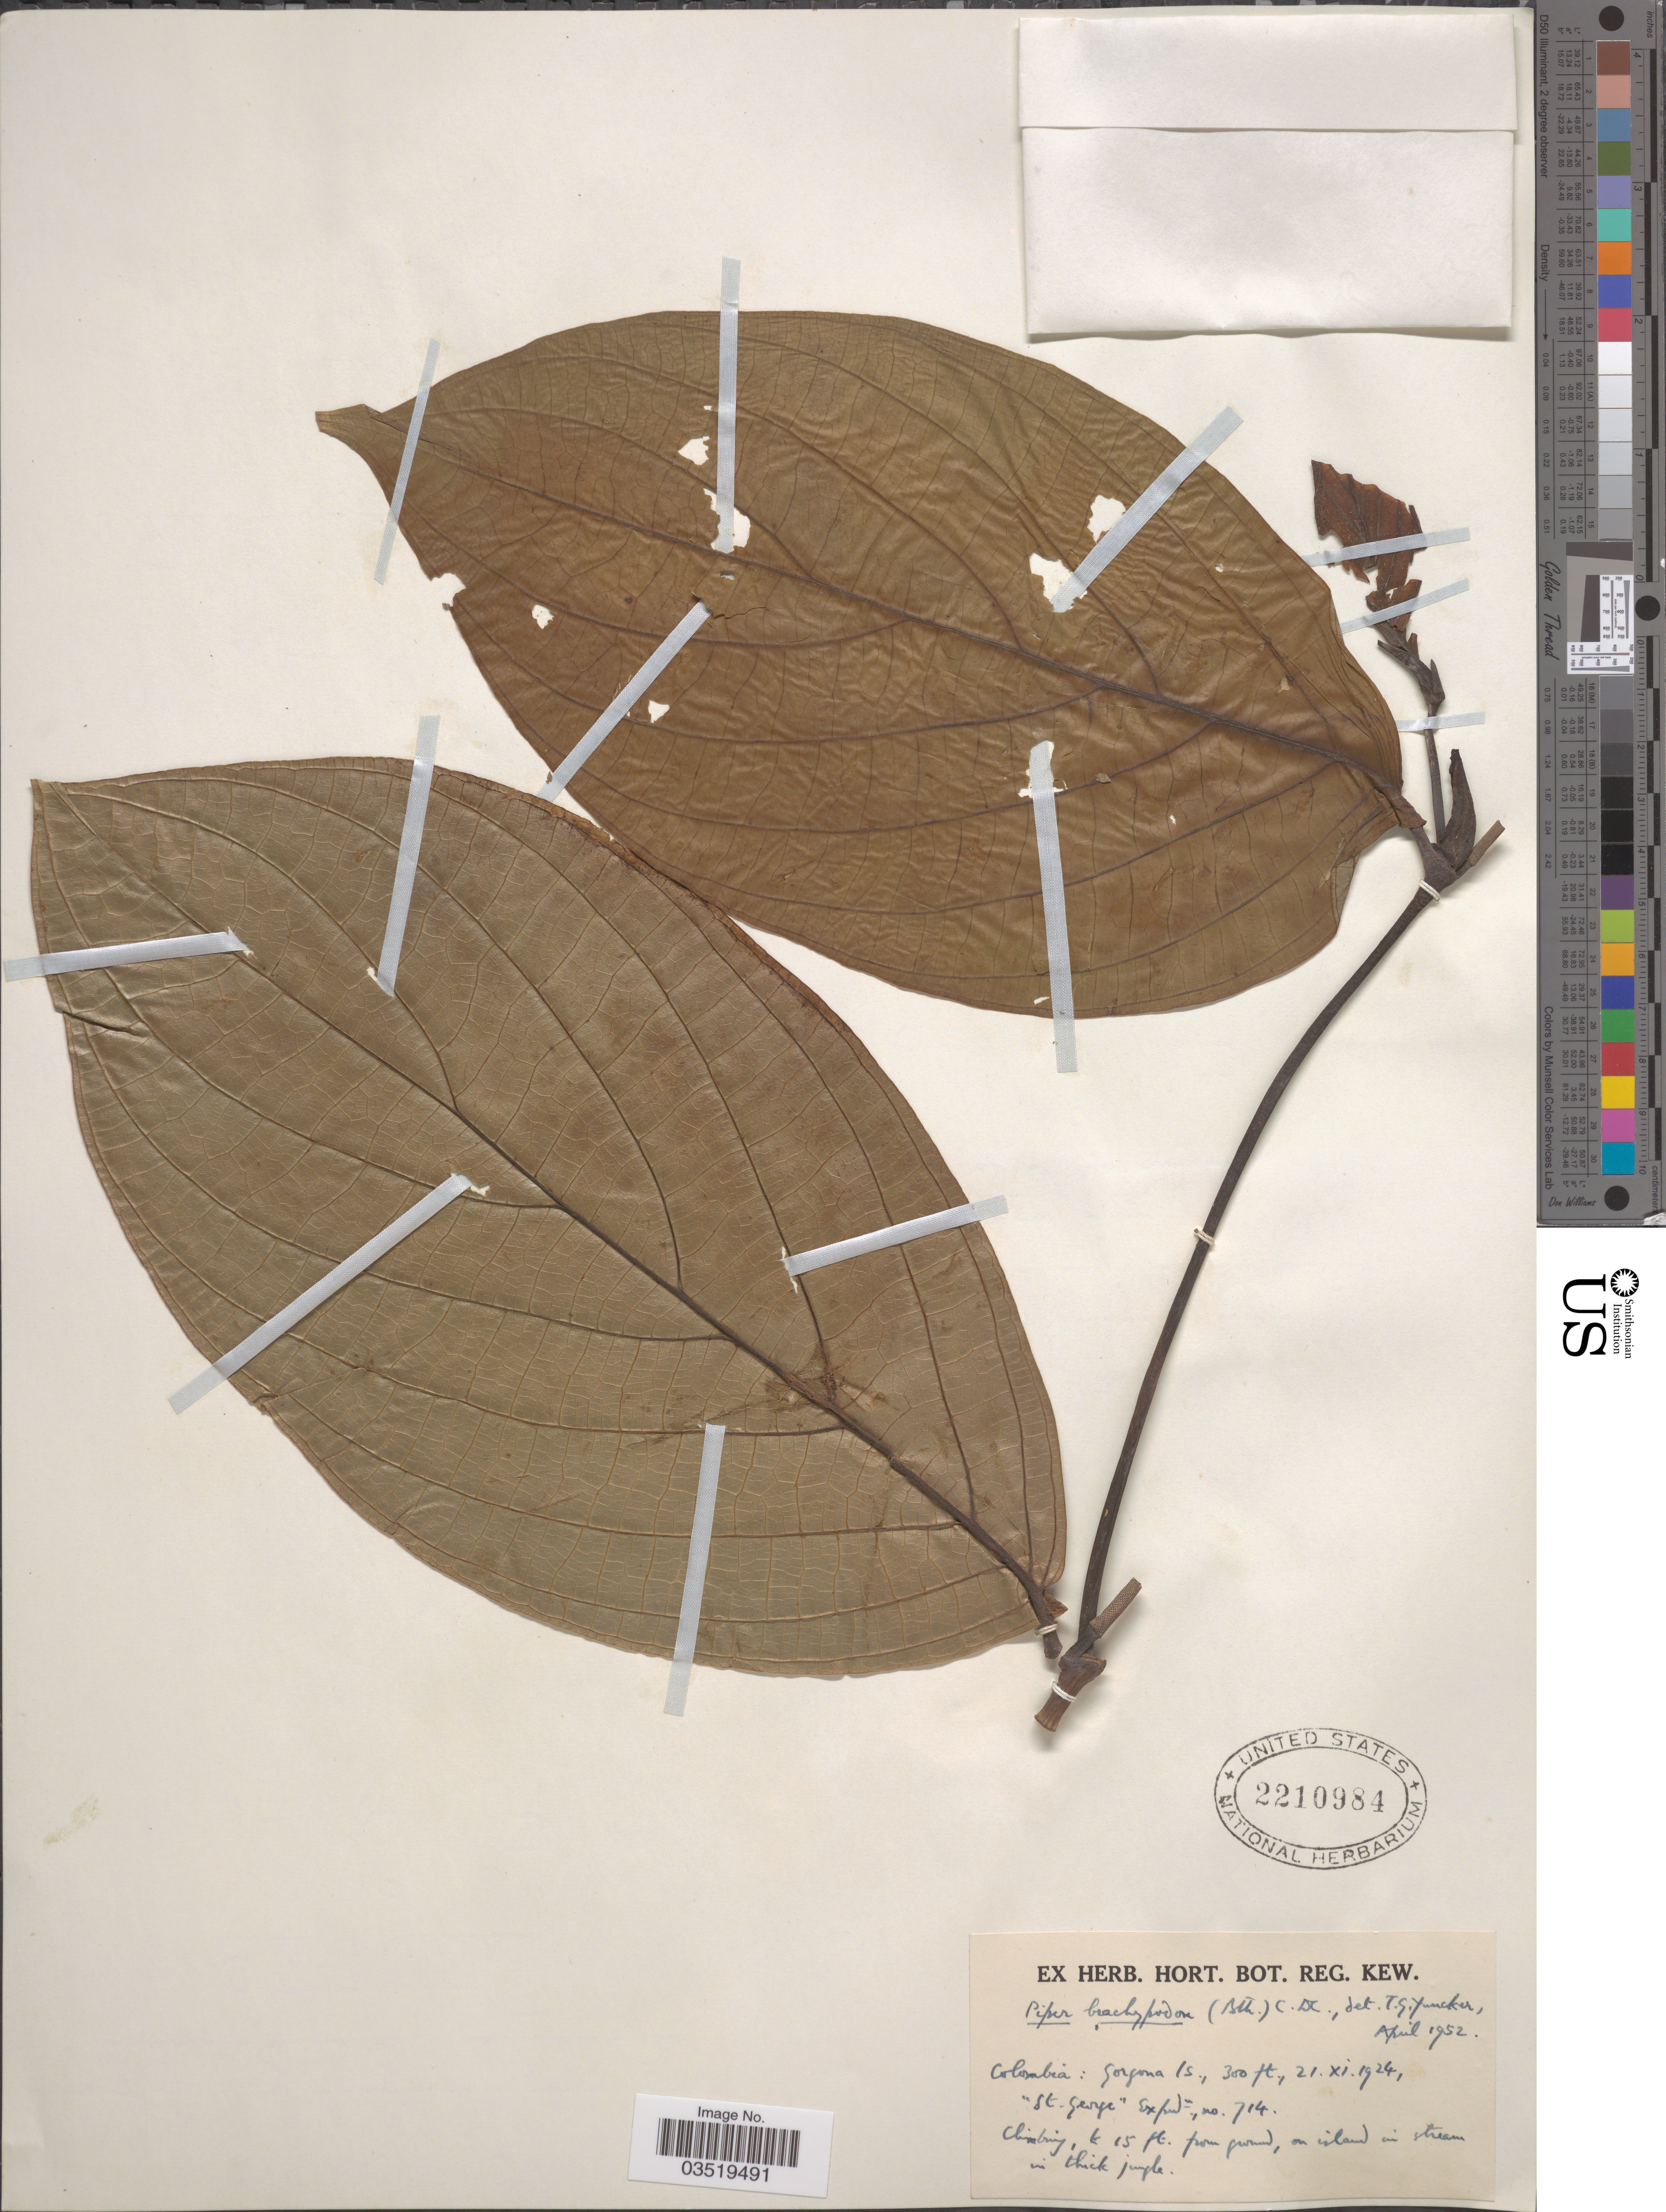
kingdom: Plantae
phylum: Tracheophyta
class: Magnoliopsida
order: Piperales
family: Piperaceae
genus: Piper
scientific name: Piper brachypodon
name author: (Benth.) C. DC.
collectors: St. George Exped.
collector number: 714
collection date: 1924-11-21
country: Colombia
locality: Gorgona Is.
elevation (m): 91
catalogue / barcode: US 2210984